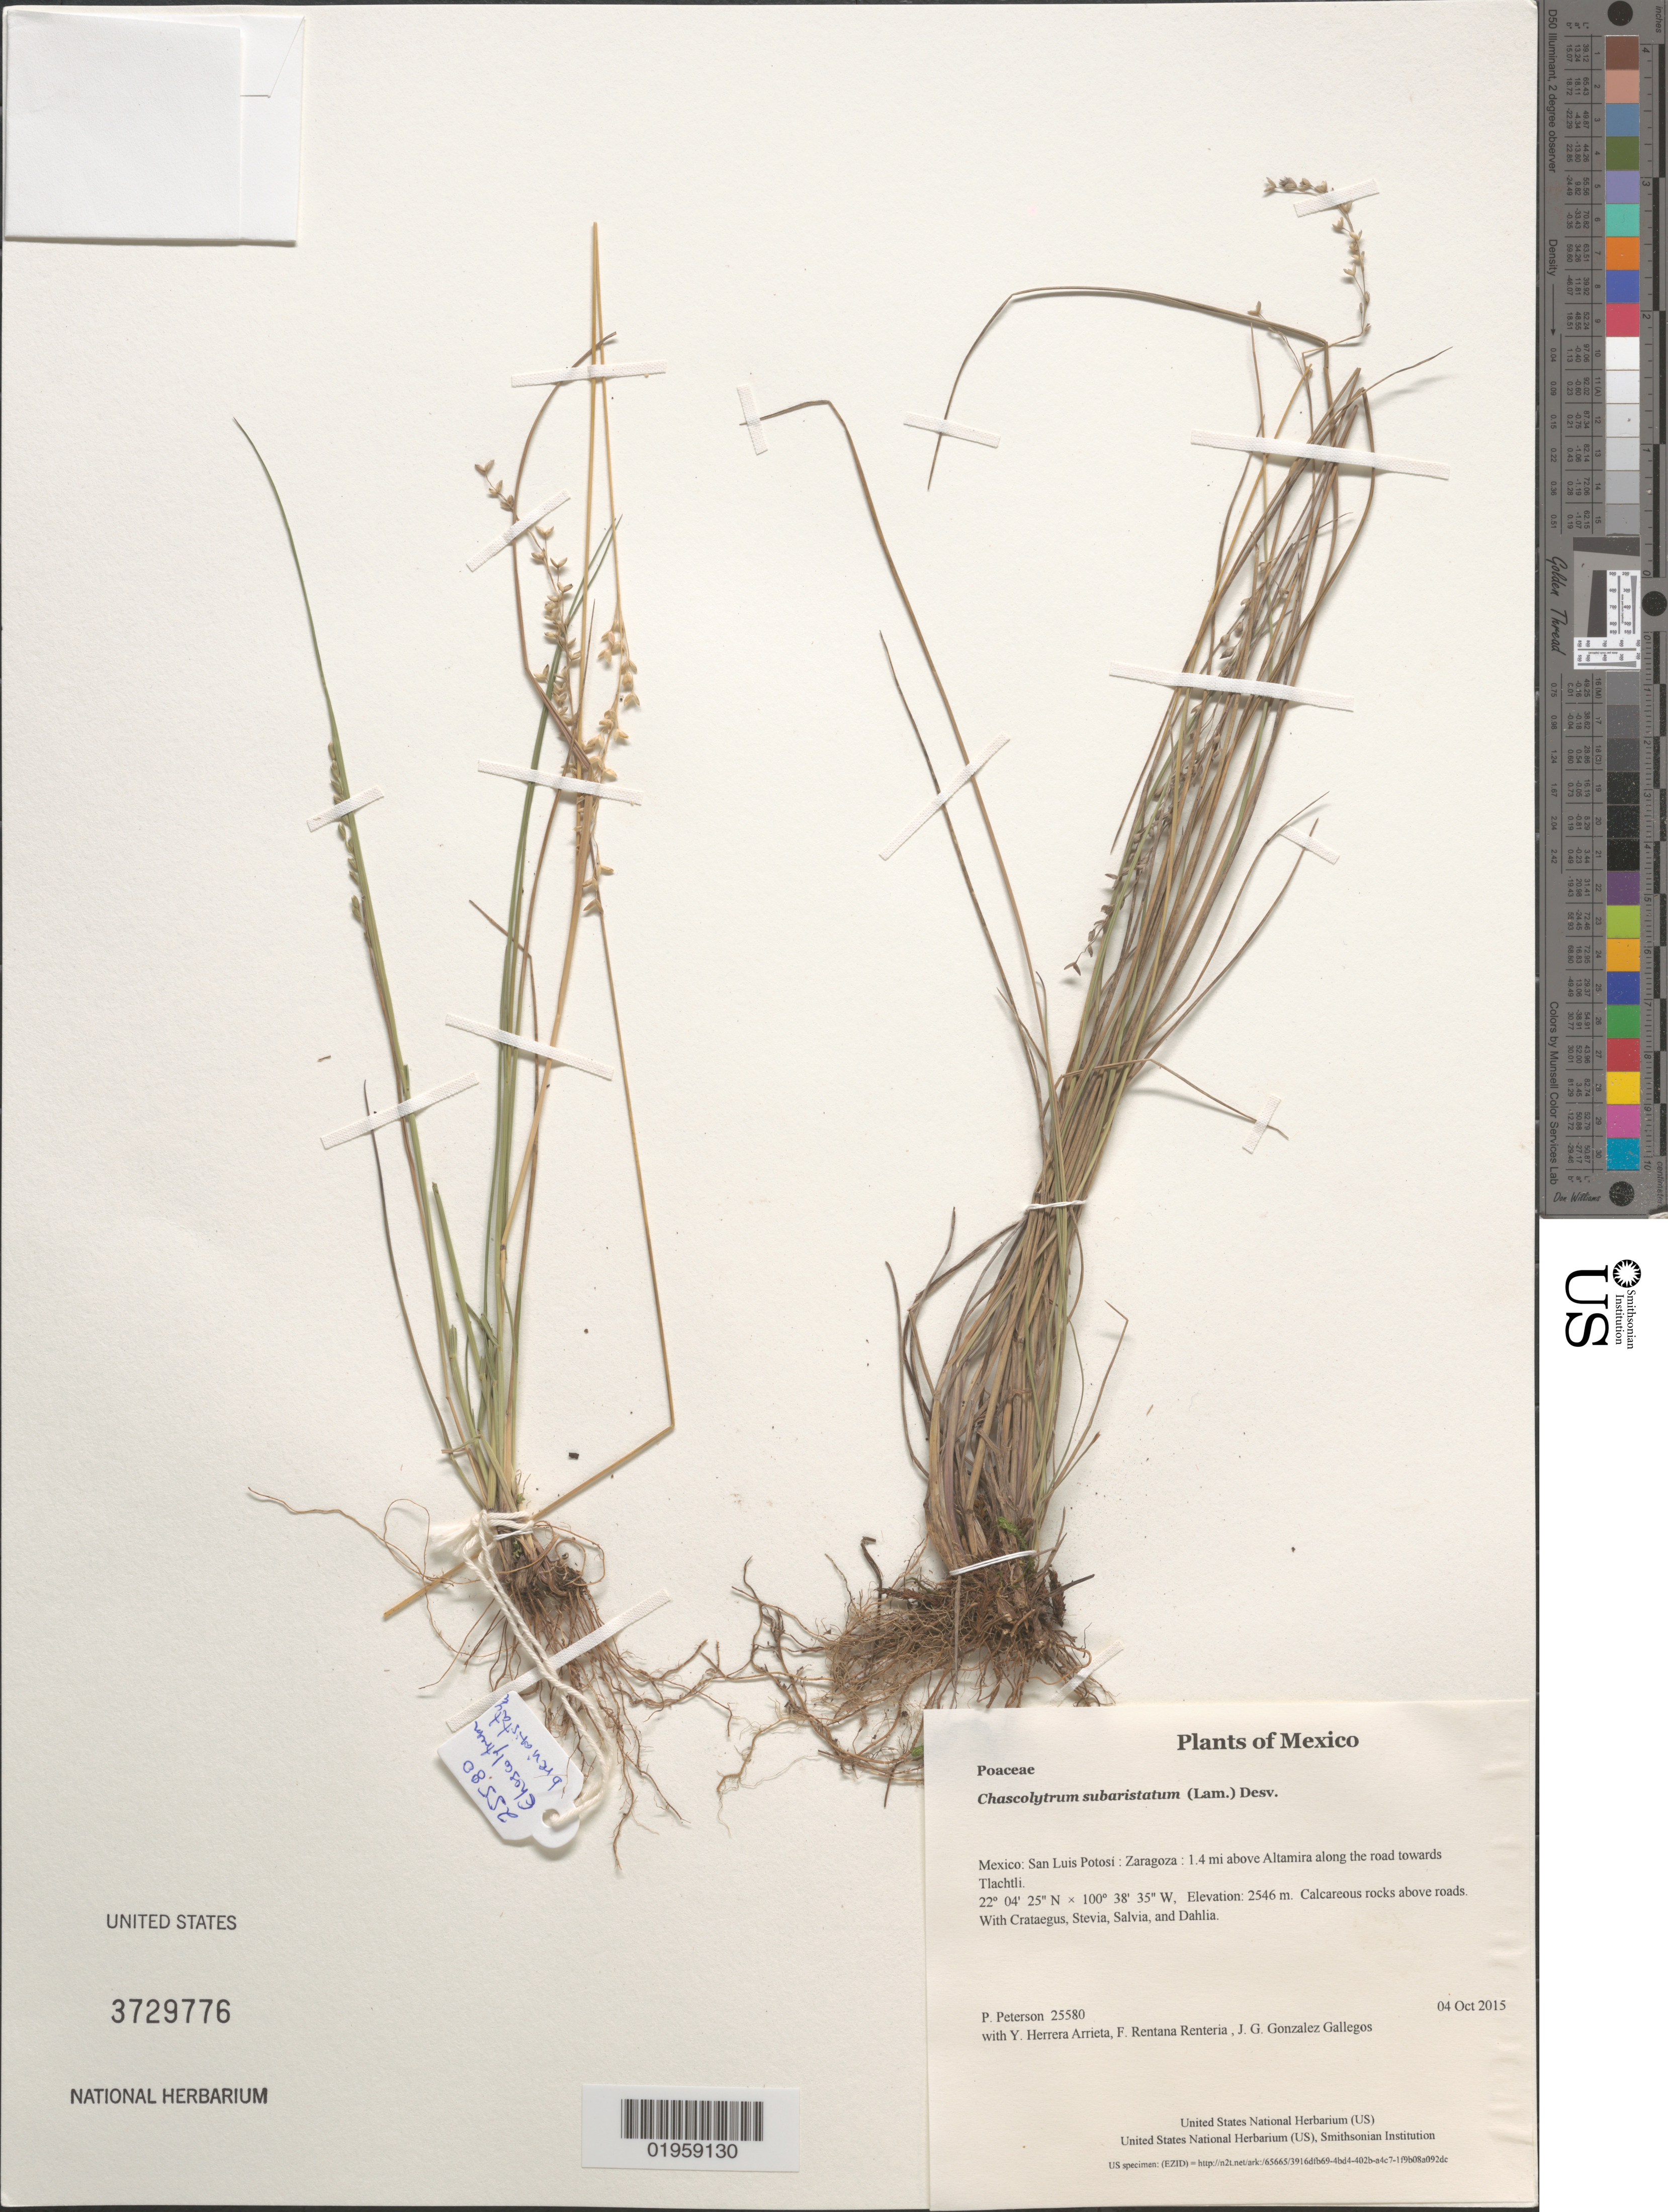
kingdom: Plantae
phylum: Tracheophyta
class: Liliopsida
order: Poales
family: Poaceae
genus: Chascolytrum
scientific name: Chascolytrum subaristatum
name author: (Lam.) Desv.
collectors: P. M. Peterson, Y. Herrera Arrieta, F. Rentana Renteria & J. G. Gonzalez Gallegos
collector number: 25580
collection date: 2015-10-04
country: Mexico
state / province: San Luis Potosí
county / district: Zaragoza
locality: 1.4 mi above Altamira along the road towards Tlachtli.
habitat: Calcareous rocks above roads.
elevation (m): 2546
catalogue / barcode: US 3729776